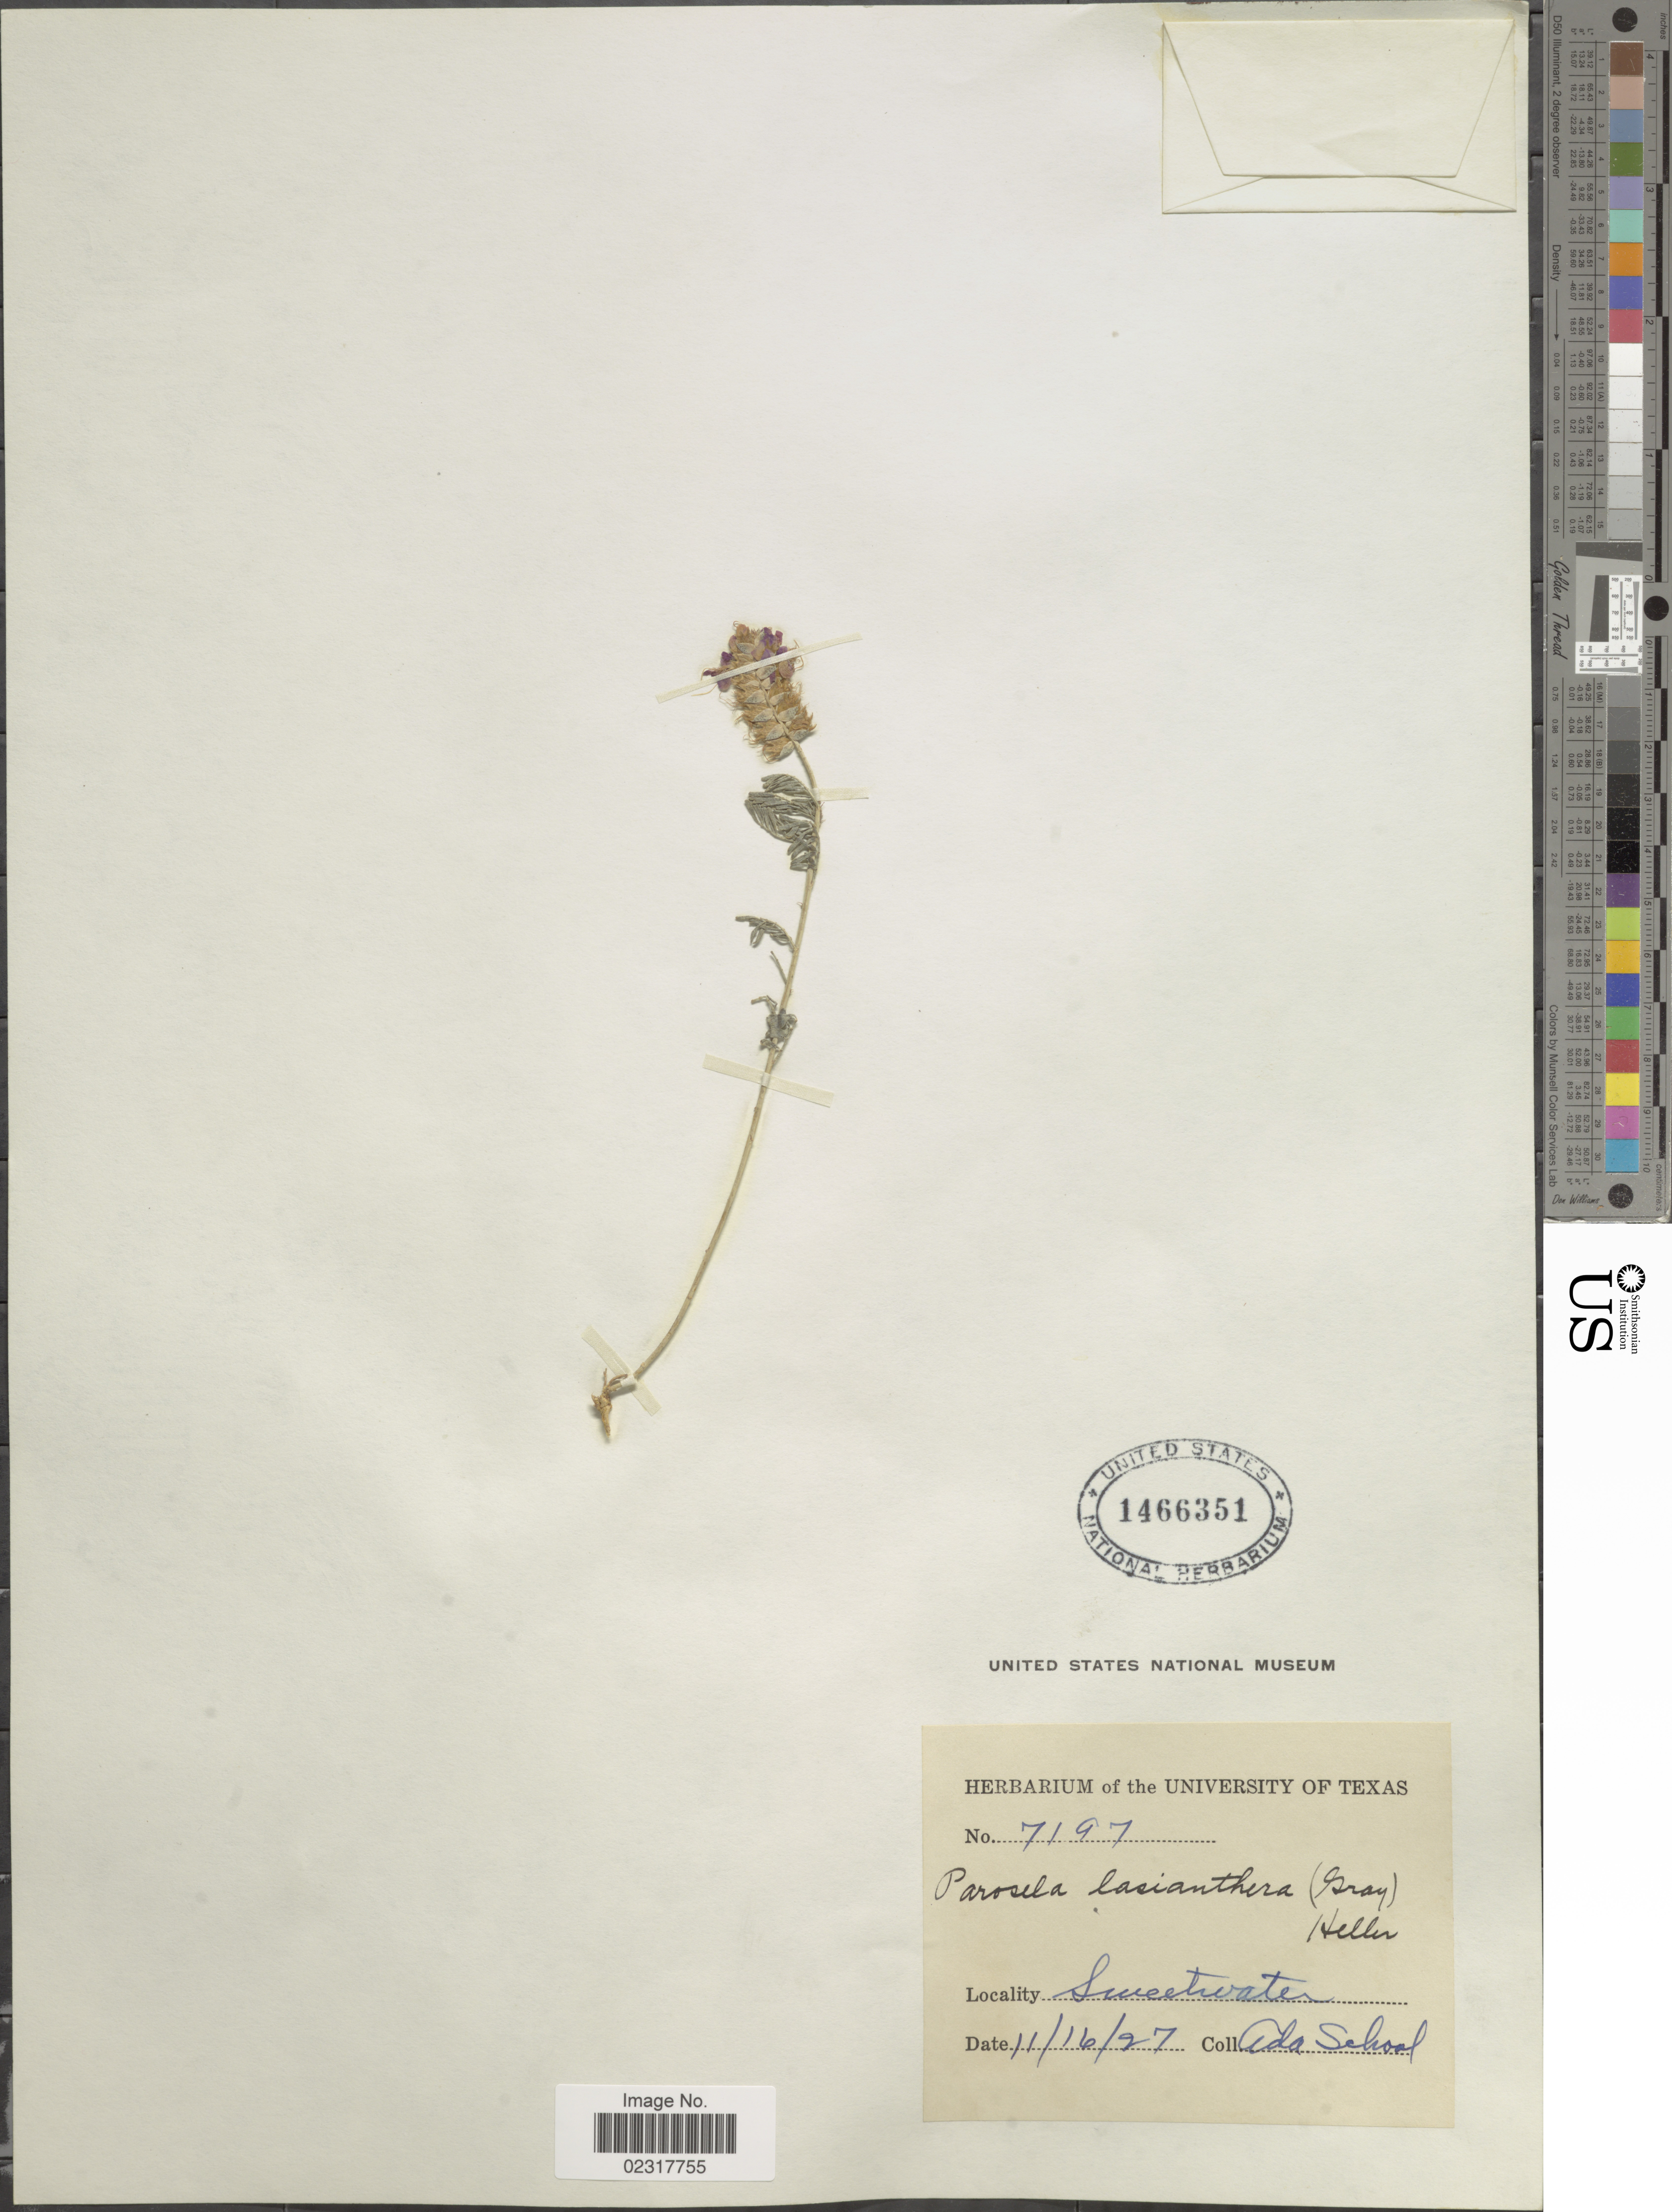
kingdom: Plantae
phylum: Tracheophyta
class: Magnoliopsida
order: Fabales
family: Fabaceae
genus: Dalea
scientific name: Dalea lasiathera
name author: A. Gray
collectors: School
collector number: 7197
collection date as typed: Transcribed d/m/y: 16/11/27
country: United States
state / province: Texas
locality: Sweetwater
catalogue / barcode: US 1466351